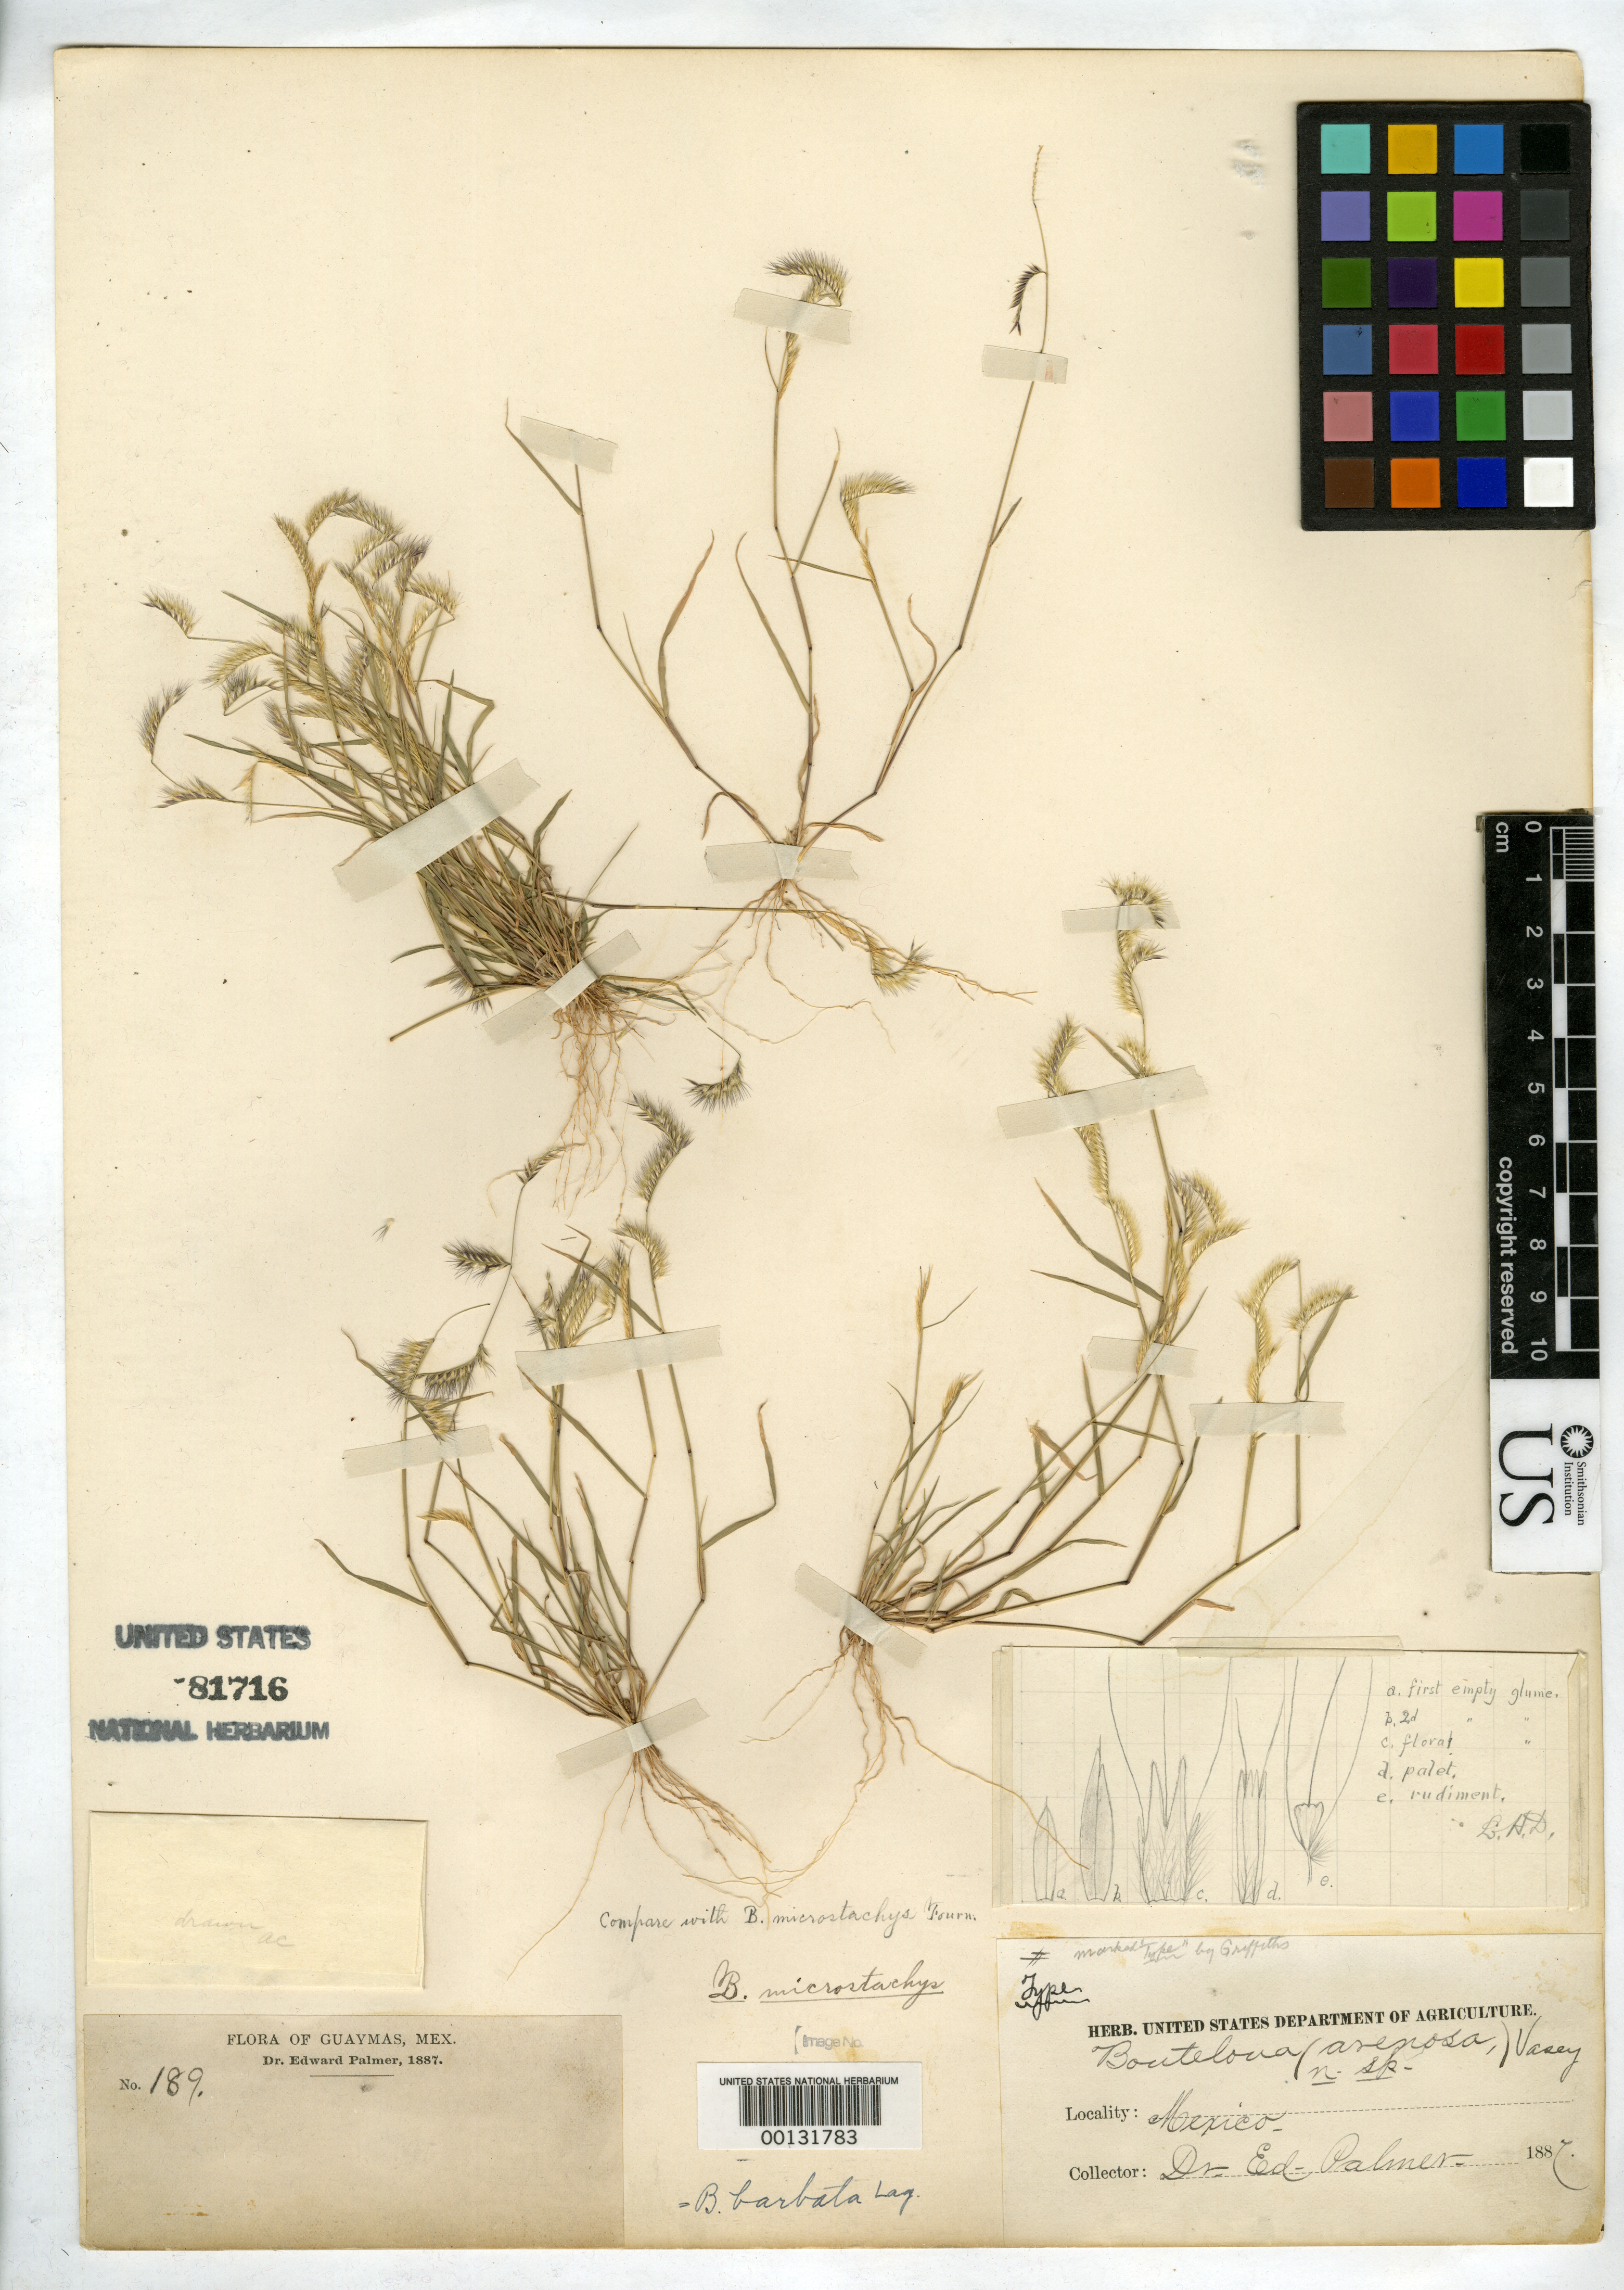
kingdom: Plantae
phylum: Tracheophyta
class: Liliopsida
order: Poales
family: Poaceae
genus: Bouteloua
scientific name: Bouteloua arenosa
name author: Vasey in S. Watson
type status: Holotype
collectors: E. Palmer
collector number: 189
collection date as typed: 1887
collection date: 1887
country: Mexico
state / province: Sonora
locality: Guaymas at Gulf of California.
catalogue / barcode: US 81716